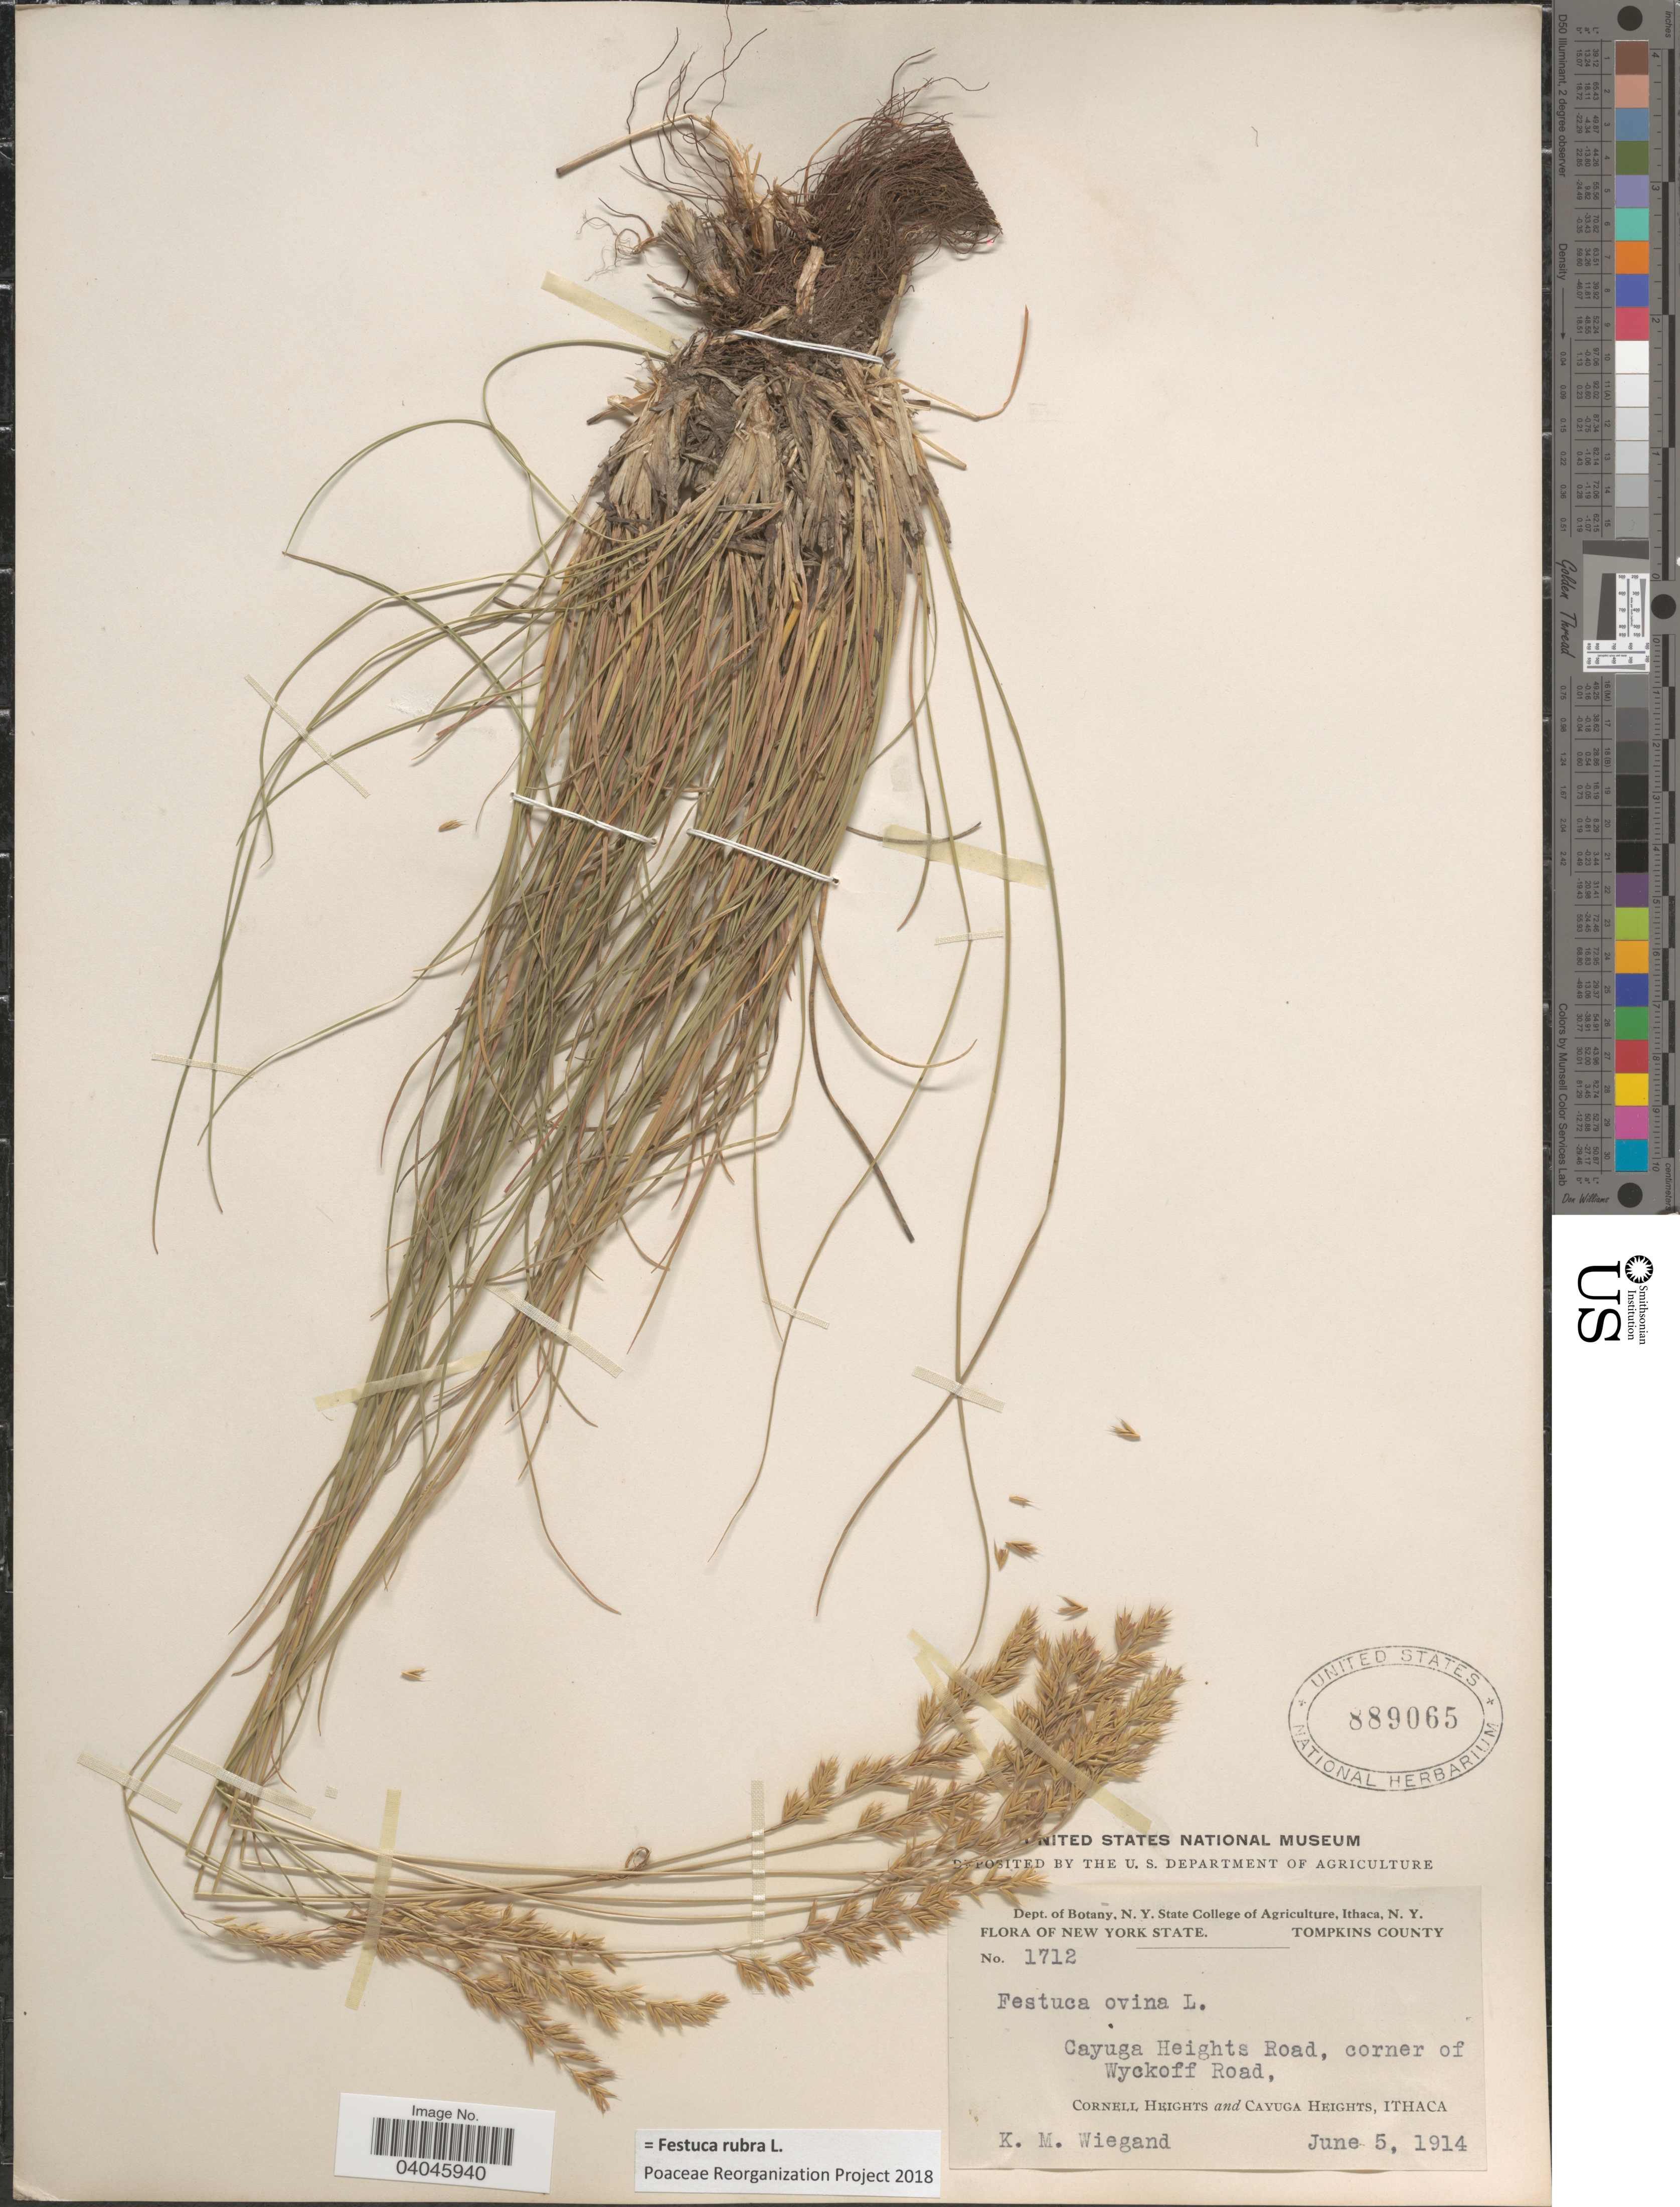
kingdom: Plantae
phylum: Tracheophyta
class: Liliopsida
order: Poales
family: Poaceae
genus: Festuca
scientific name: Festuca rubra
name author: L.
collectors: K. M. Wiegand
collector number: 1712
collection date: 1914-06-05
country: United States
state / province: New York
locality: Tompkins County. Cayuga Heights Road, corner of Wyckoff Road, Cornell Heights and Cayuga Heights, Ithaca.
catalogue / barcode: US 889065